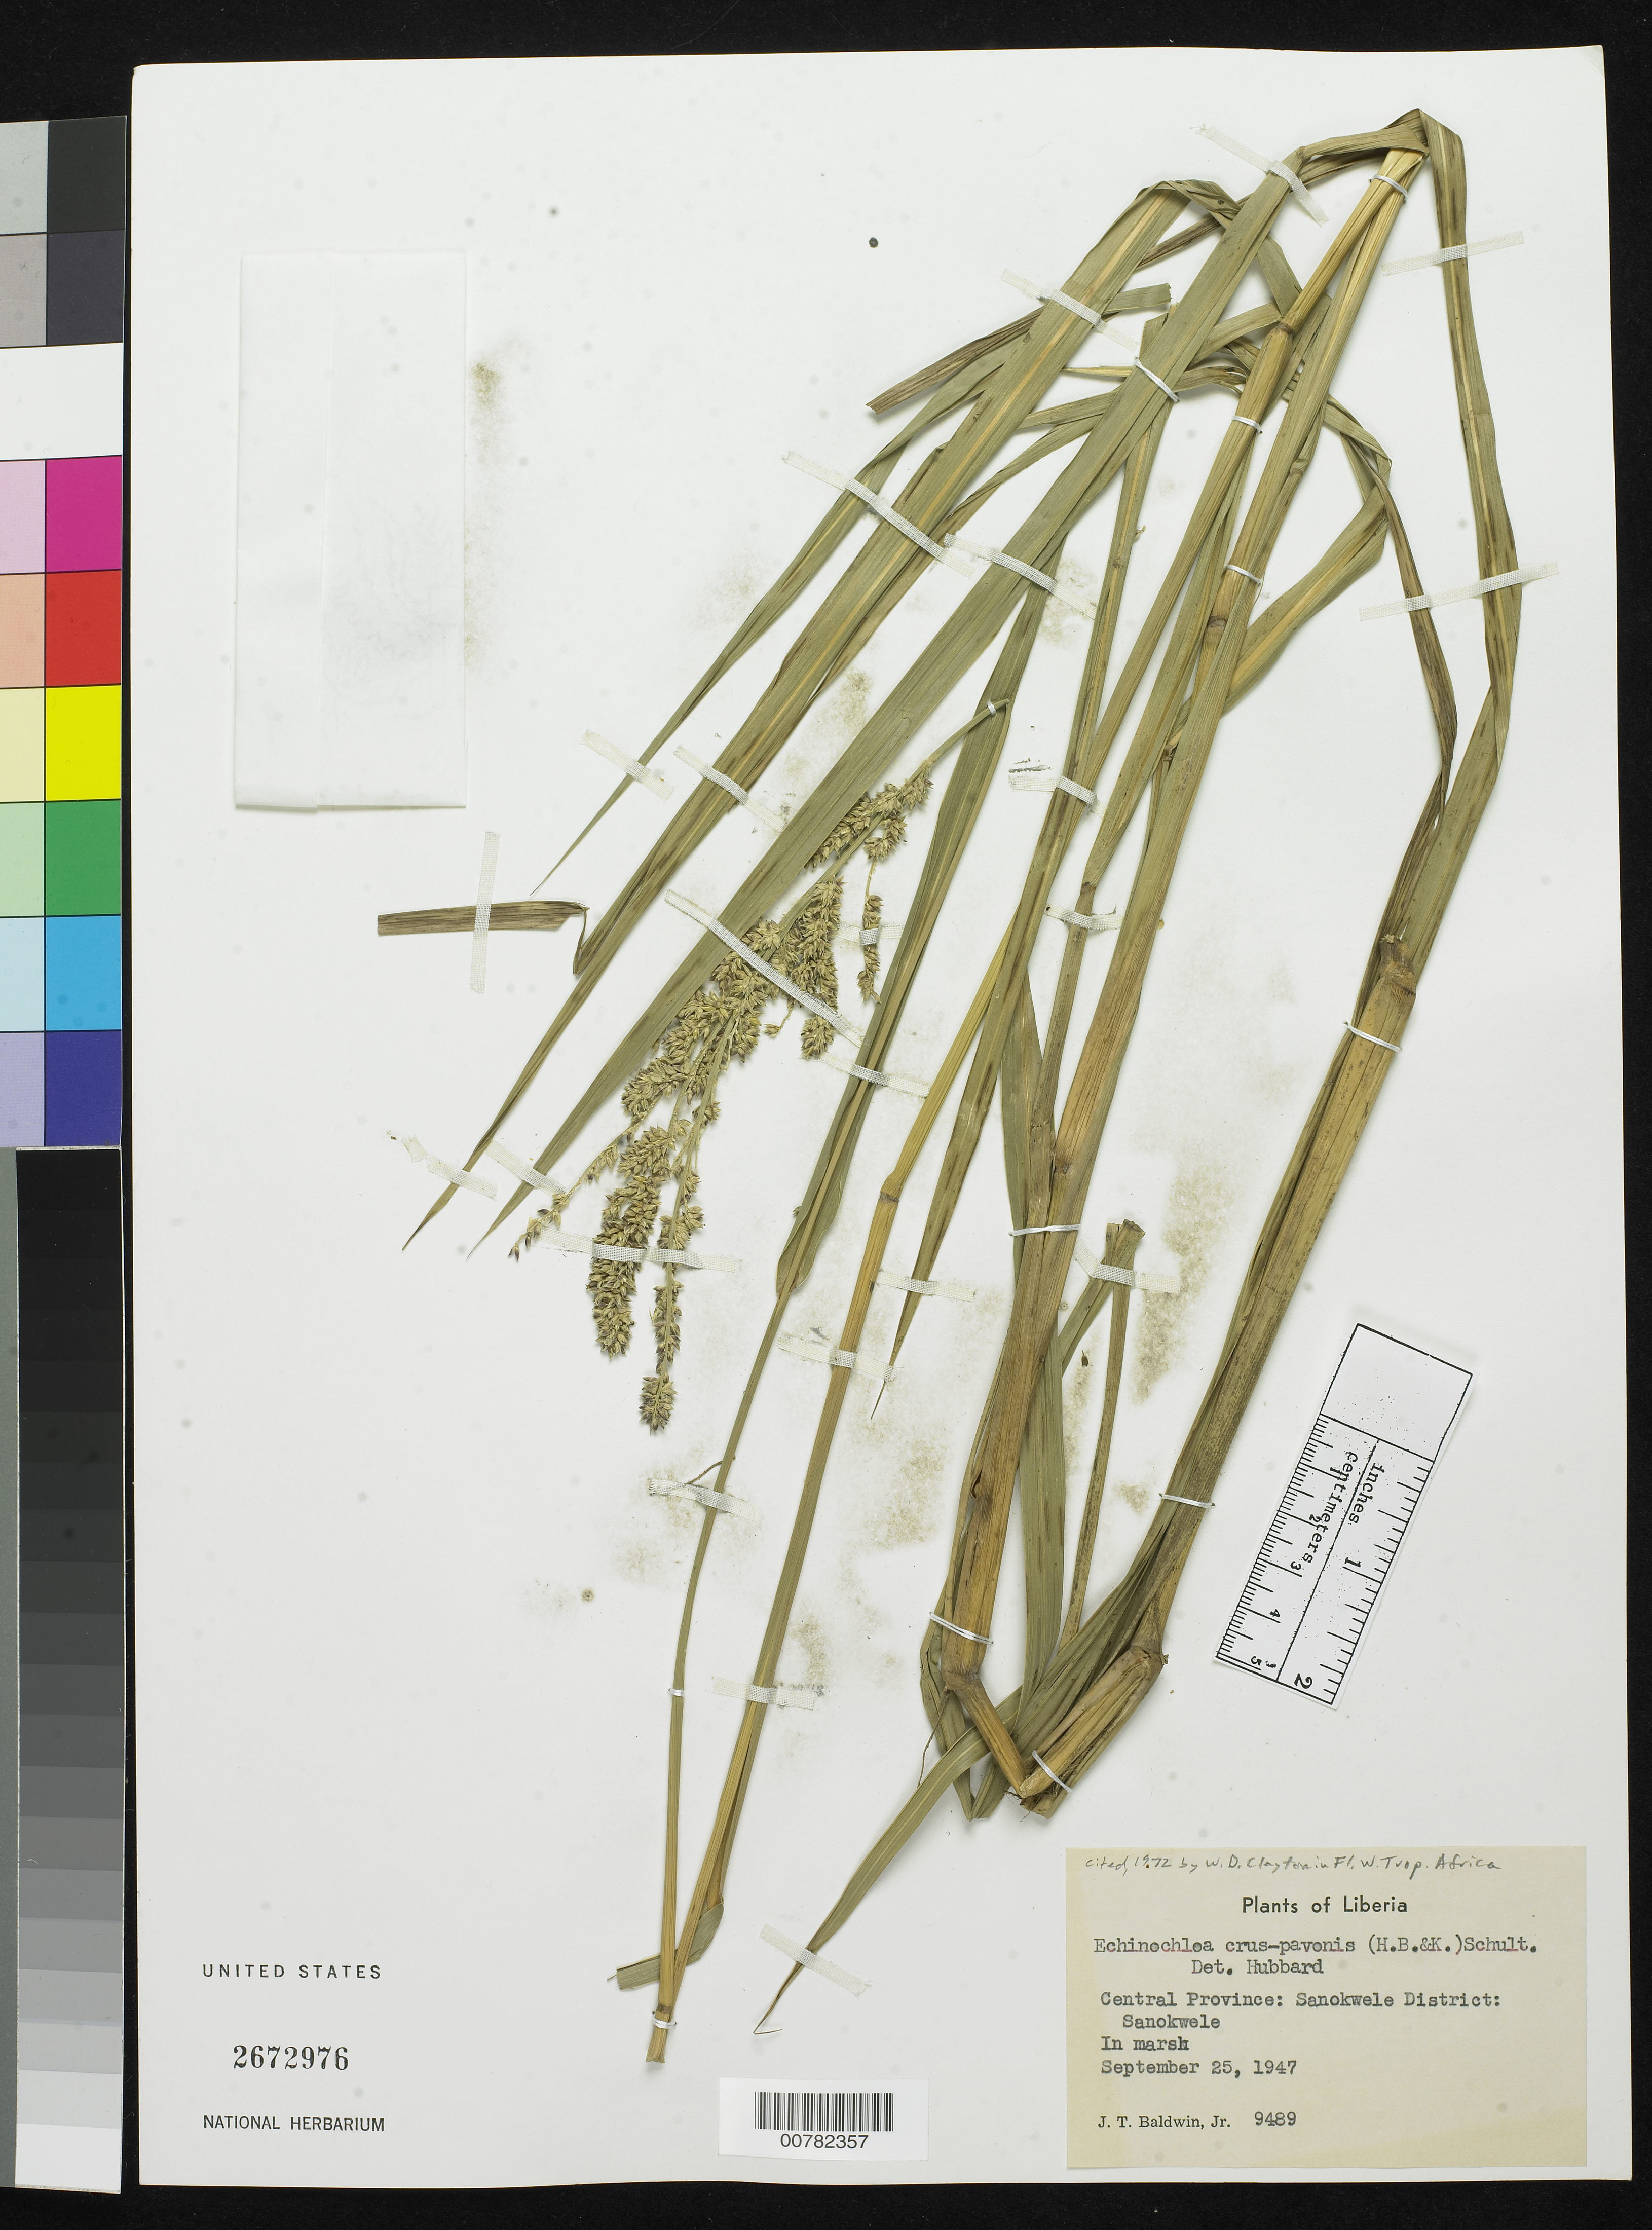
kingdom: Plantae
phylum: Tracheophyta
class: Liliopsida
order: Poales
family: Poaceae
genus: Echinochloa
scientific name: Echinochloa crus-pavonis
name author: (Kunth) Schult.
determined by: Hubbard, C. E.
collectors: J. T. Baldwin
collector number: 9489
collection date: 1947-09-25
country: Liberia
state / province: Nimba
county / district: Sanokwele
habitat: In marsh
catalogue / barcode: US 2672976